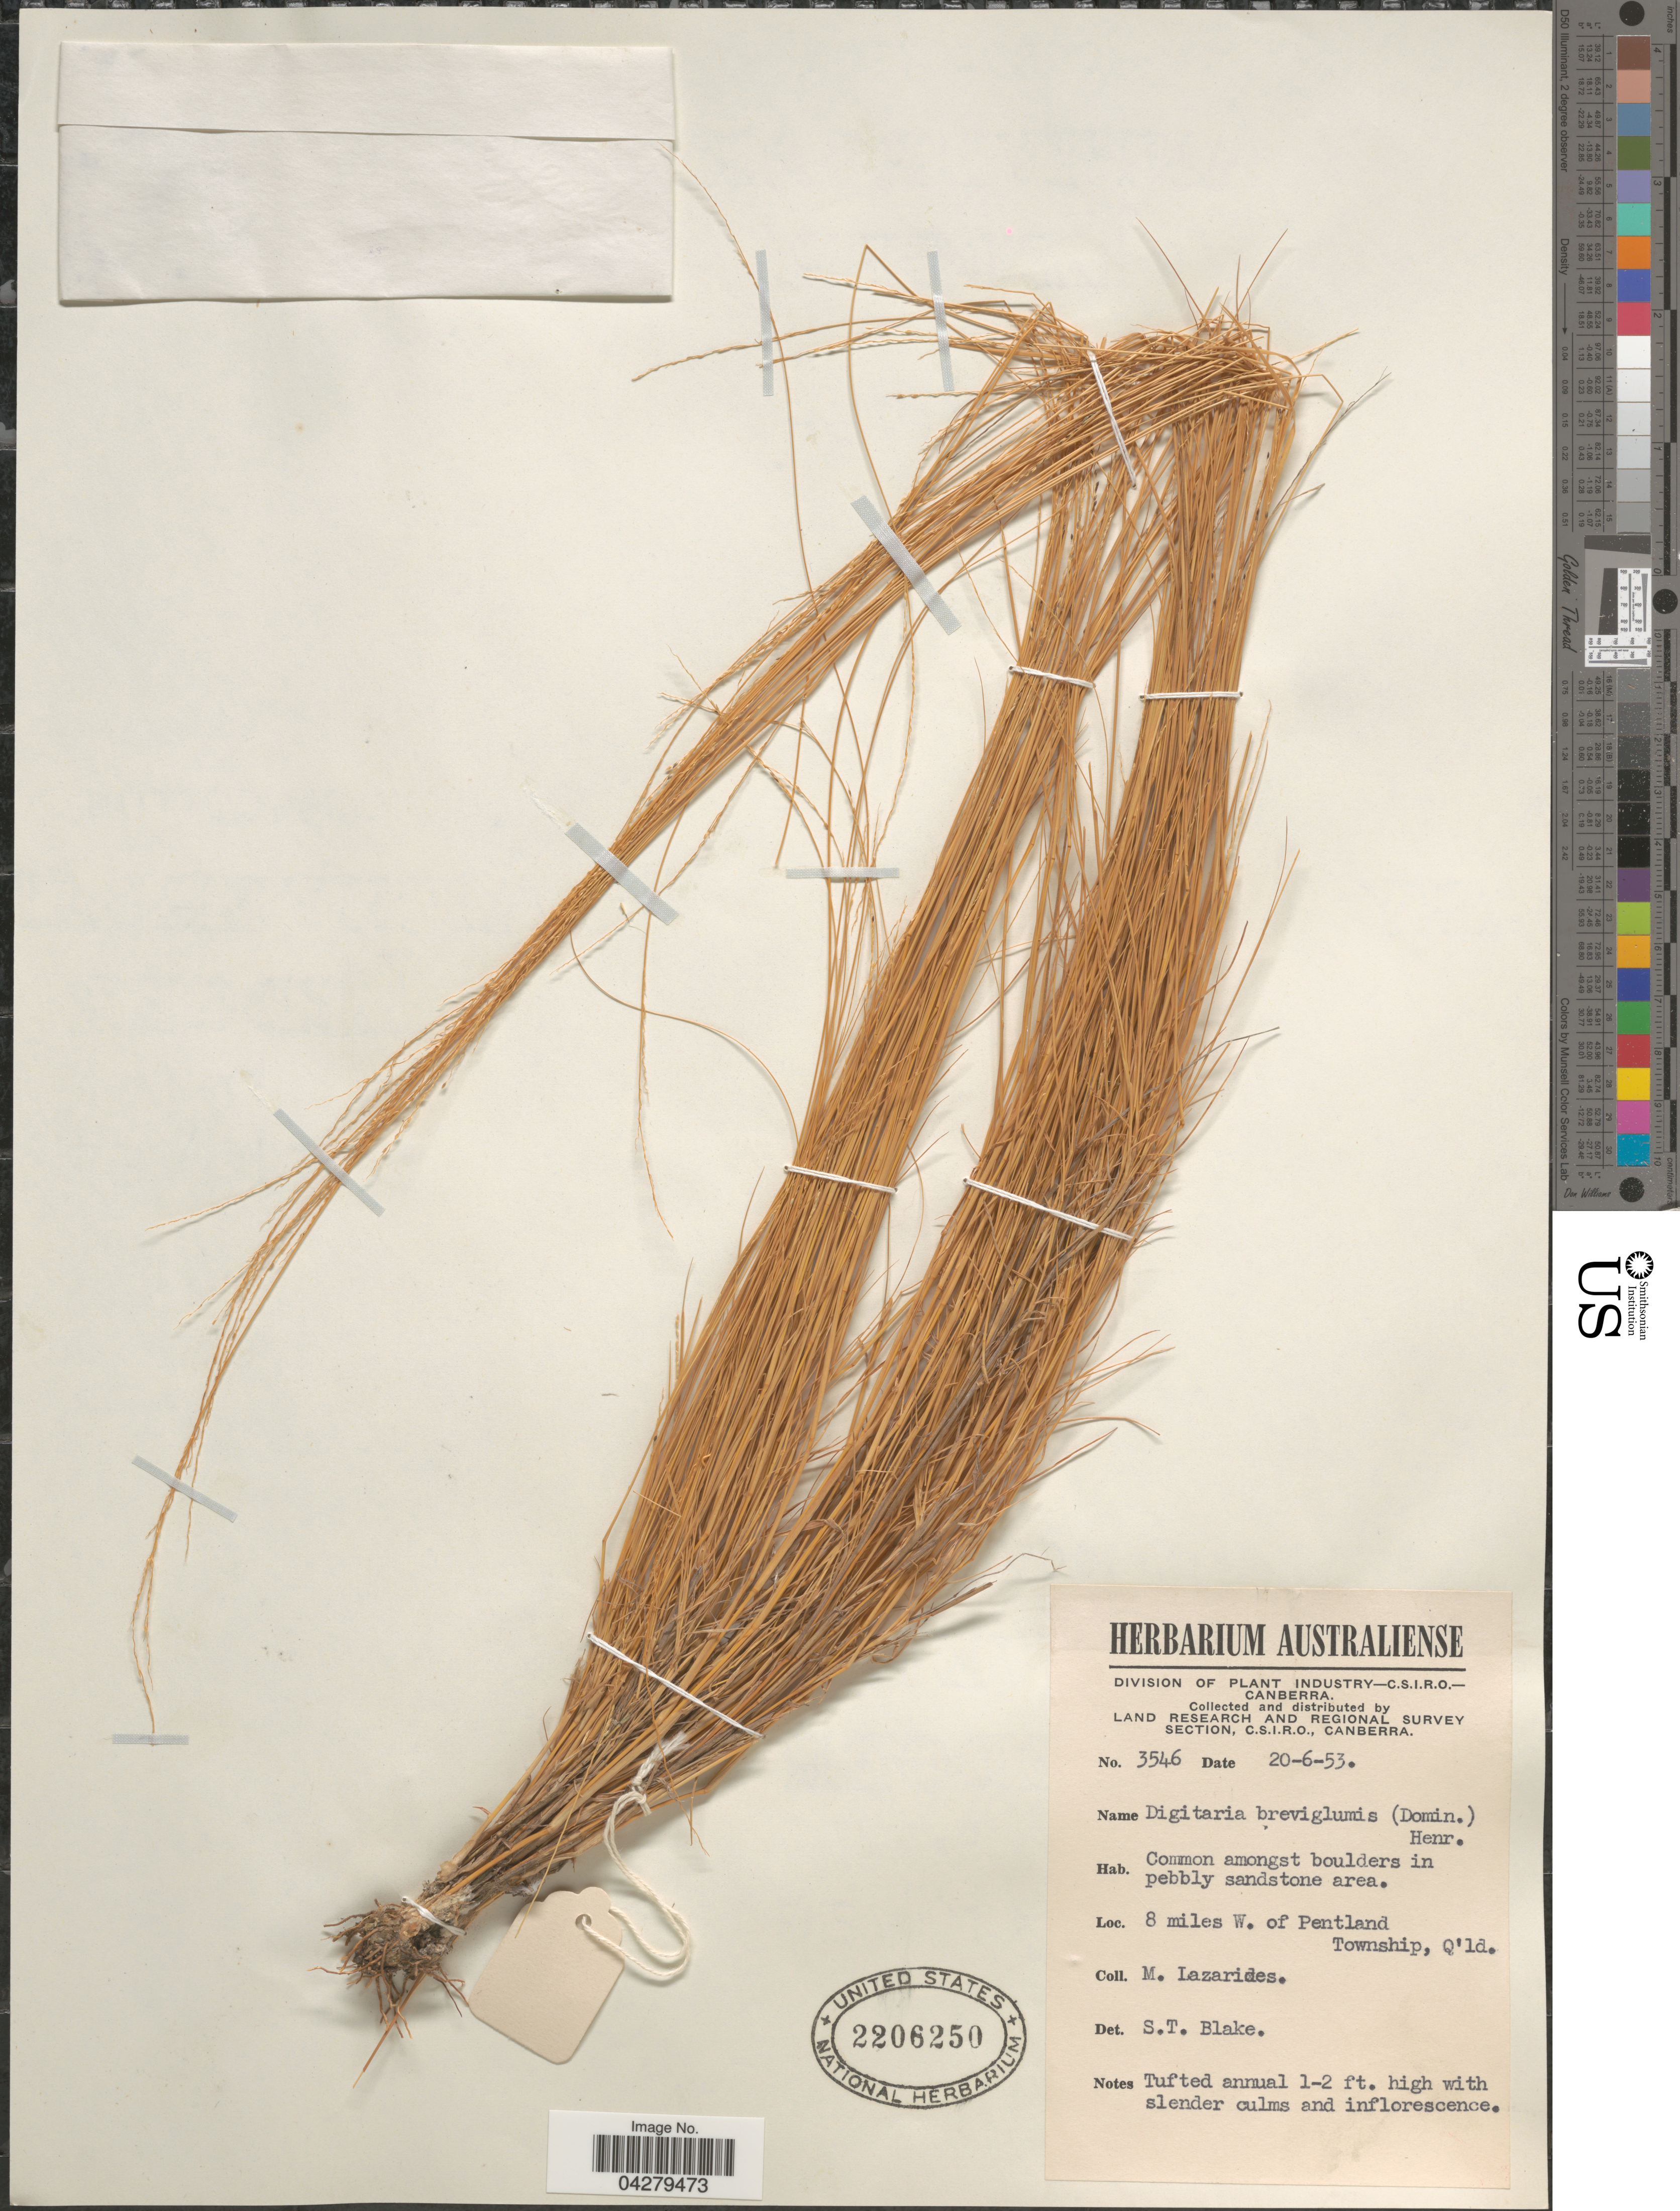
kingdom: Plantae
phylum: Tracheophyta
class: Liliopsida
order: Poales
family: Poaceae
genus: Digitaria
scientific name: Digitaria breviglumis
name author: (Domin) Henr.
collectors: M. Lazarides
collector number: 3546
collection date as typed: Transcribed d/m/y: 20/6/53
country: Australia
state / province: Queensland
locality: Land Research and Regional Survey Section, C.S.I.R.O. 8 miles W. of Pentland Township.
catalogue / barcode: US 2206250